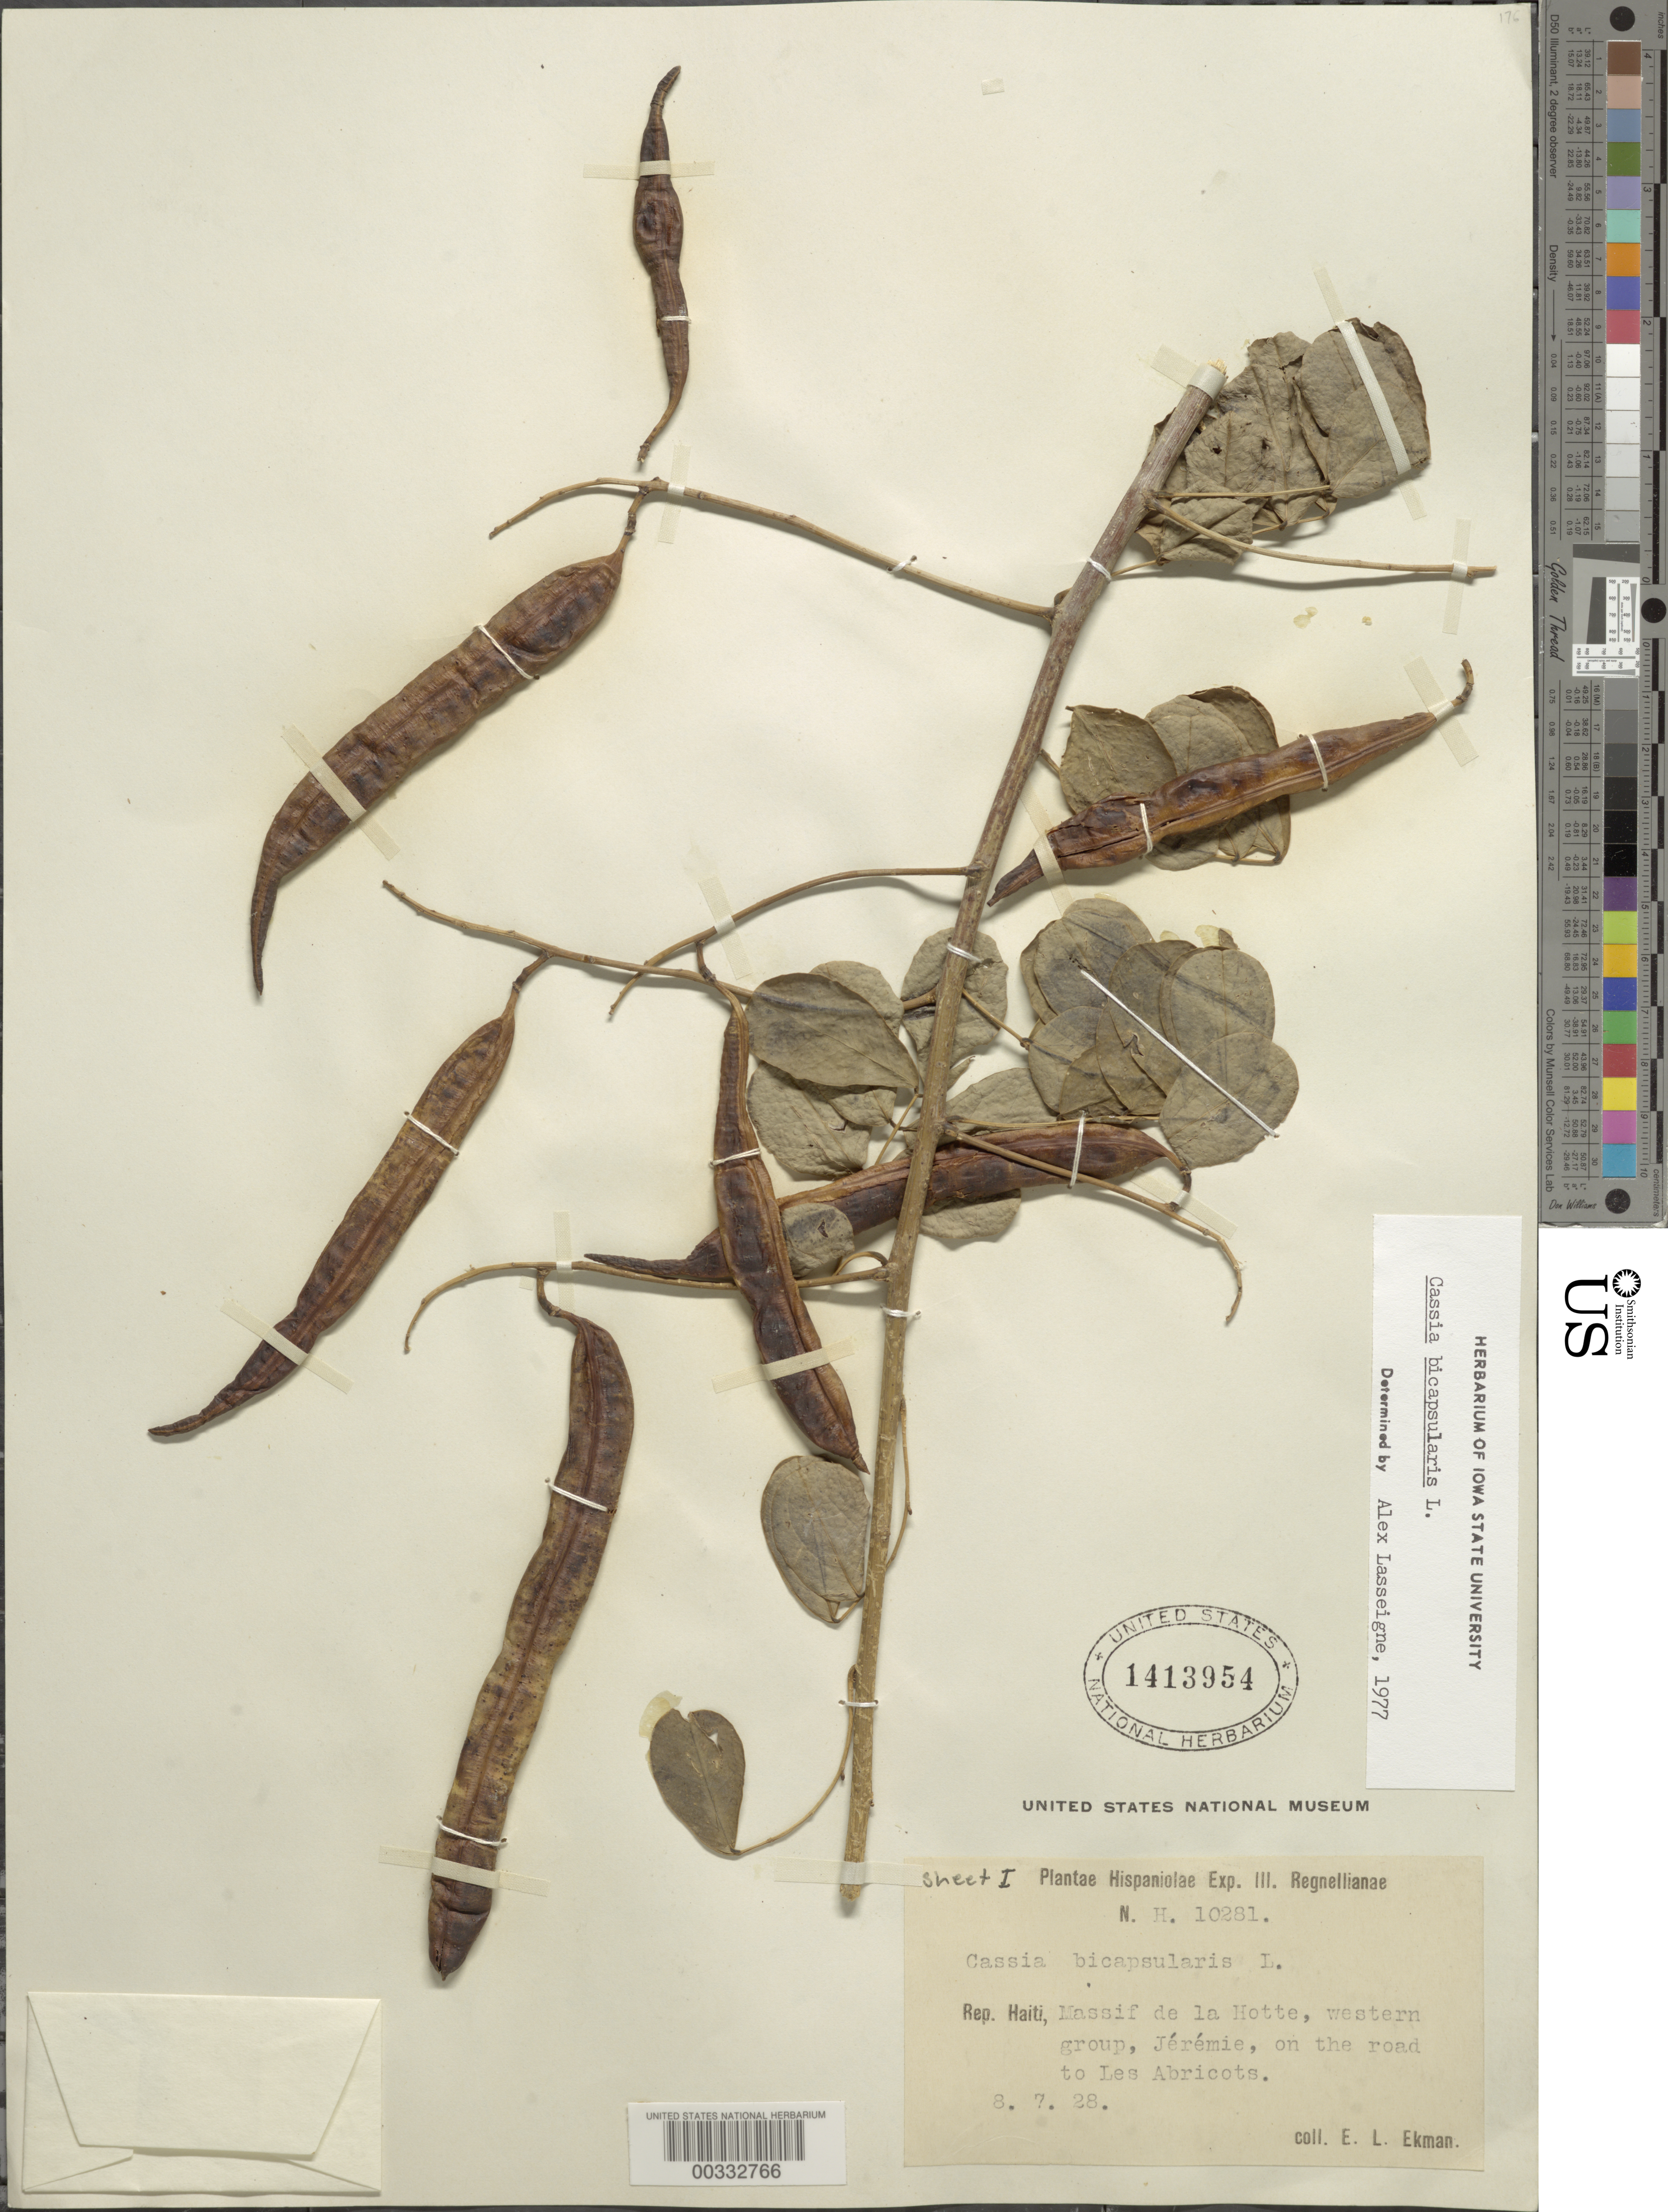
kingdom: Plantae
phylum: Tracheophyta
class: Magnoliopsida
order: Fabales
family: Fabaceae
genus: Senna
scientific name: Senna bicapsularis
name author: (L.) Roxb.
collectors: E. L. Ekman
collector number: N.h.10281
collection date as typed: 08 Jul 1928 or 07 Aug 1928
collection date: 1928-07-08 or 1928-08-07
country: Haiti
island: Hispaniola Island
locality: Massif de la hotte, western group, jeremie, on the road to les abricots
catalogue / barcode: US 1413954